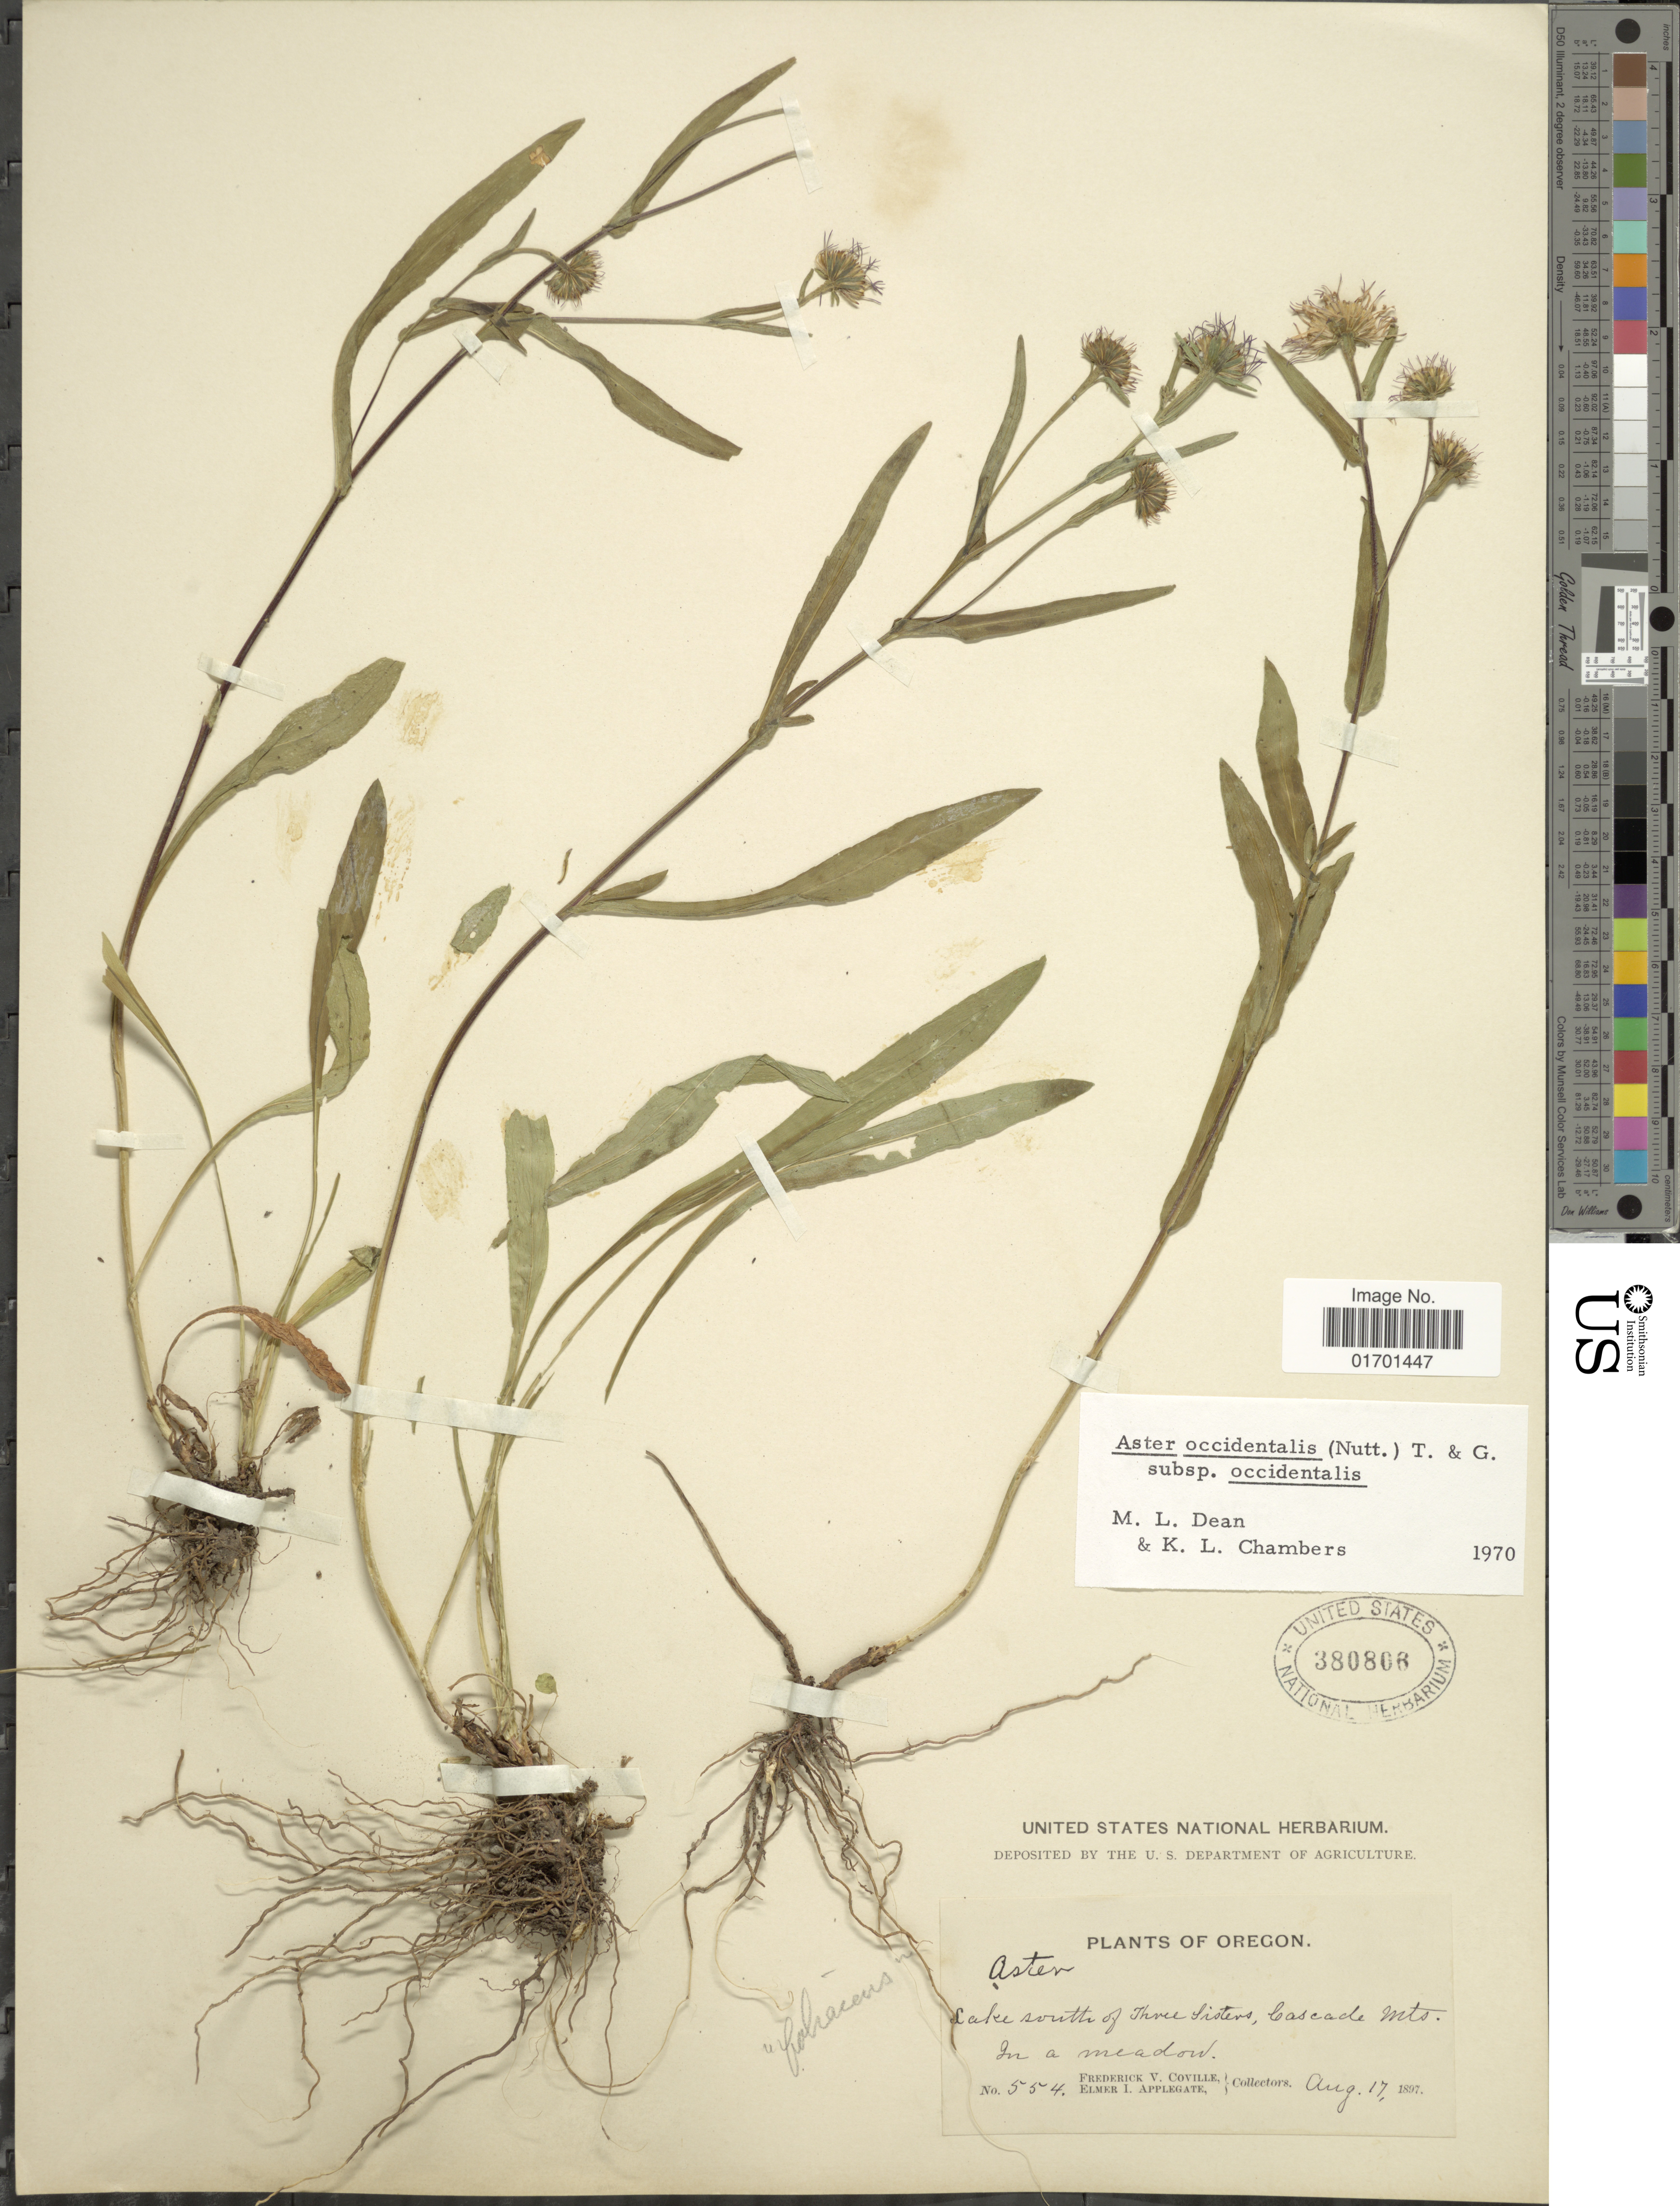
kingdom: Plantae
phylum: Tracheophyta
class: Magnoliopsida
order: Asterales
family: Asteraceae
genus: Symphyotrichum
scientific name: Symphyotrichum spathulatum var. spathulatum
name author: (Lindl.) G.L. Nesom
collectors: F. V. Coville & E. I. Applegate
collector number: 554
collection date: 1897-08-17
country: United States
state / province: Oregon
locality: Lake south of Three Sisters, Cascade Mts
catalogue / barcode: US 380808